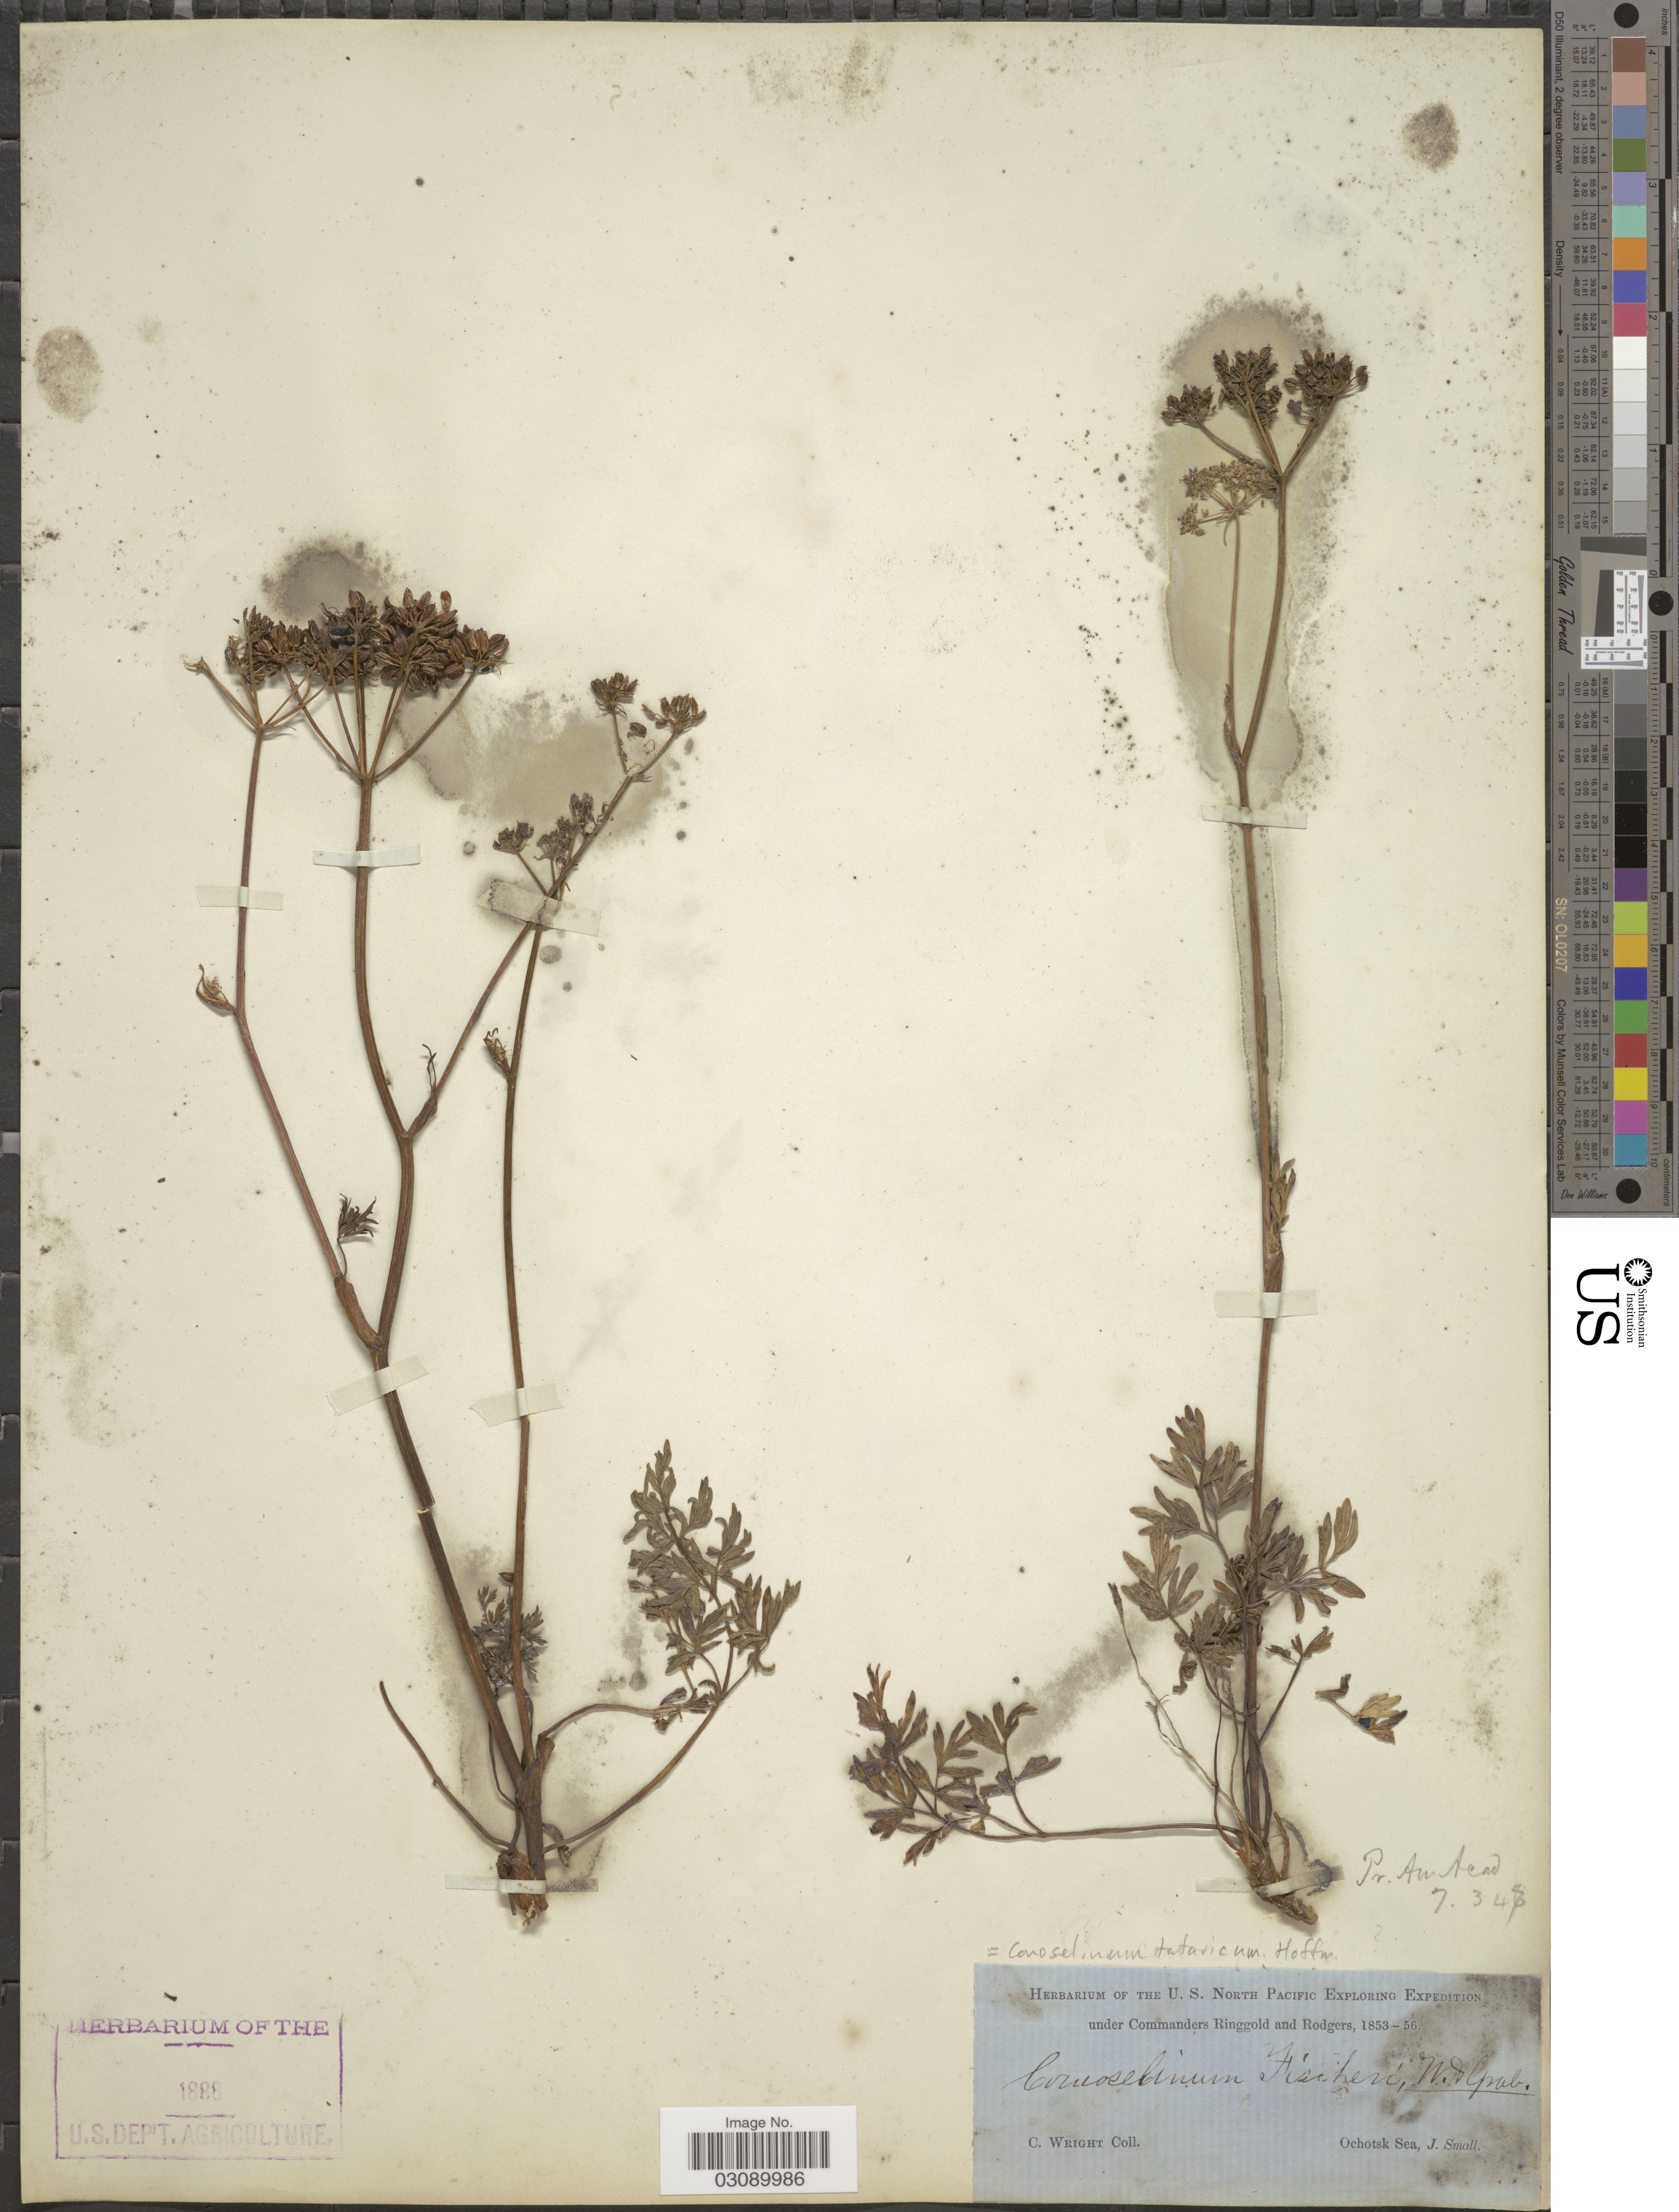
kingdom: Plantae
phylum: Tracheophyta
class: Magnoliopsida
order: Apiales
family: Apiaceae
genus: Conioselinum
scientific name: Conioselinum tataricum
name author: Hoffm.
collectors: C. Wright & J. Small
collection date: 1853/1856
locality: U. S. North Pacific. Ochtosk Sea.